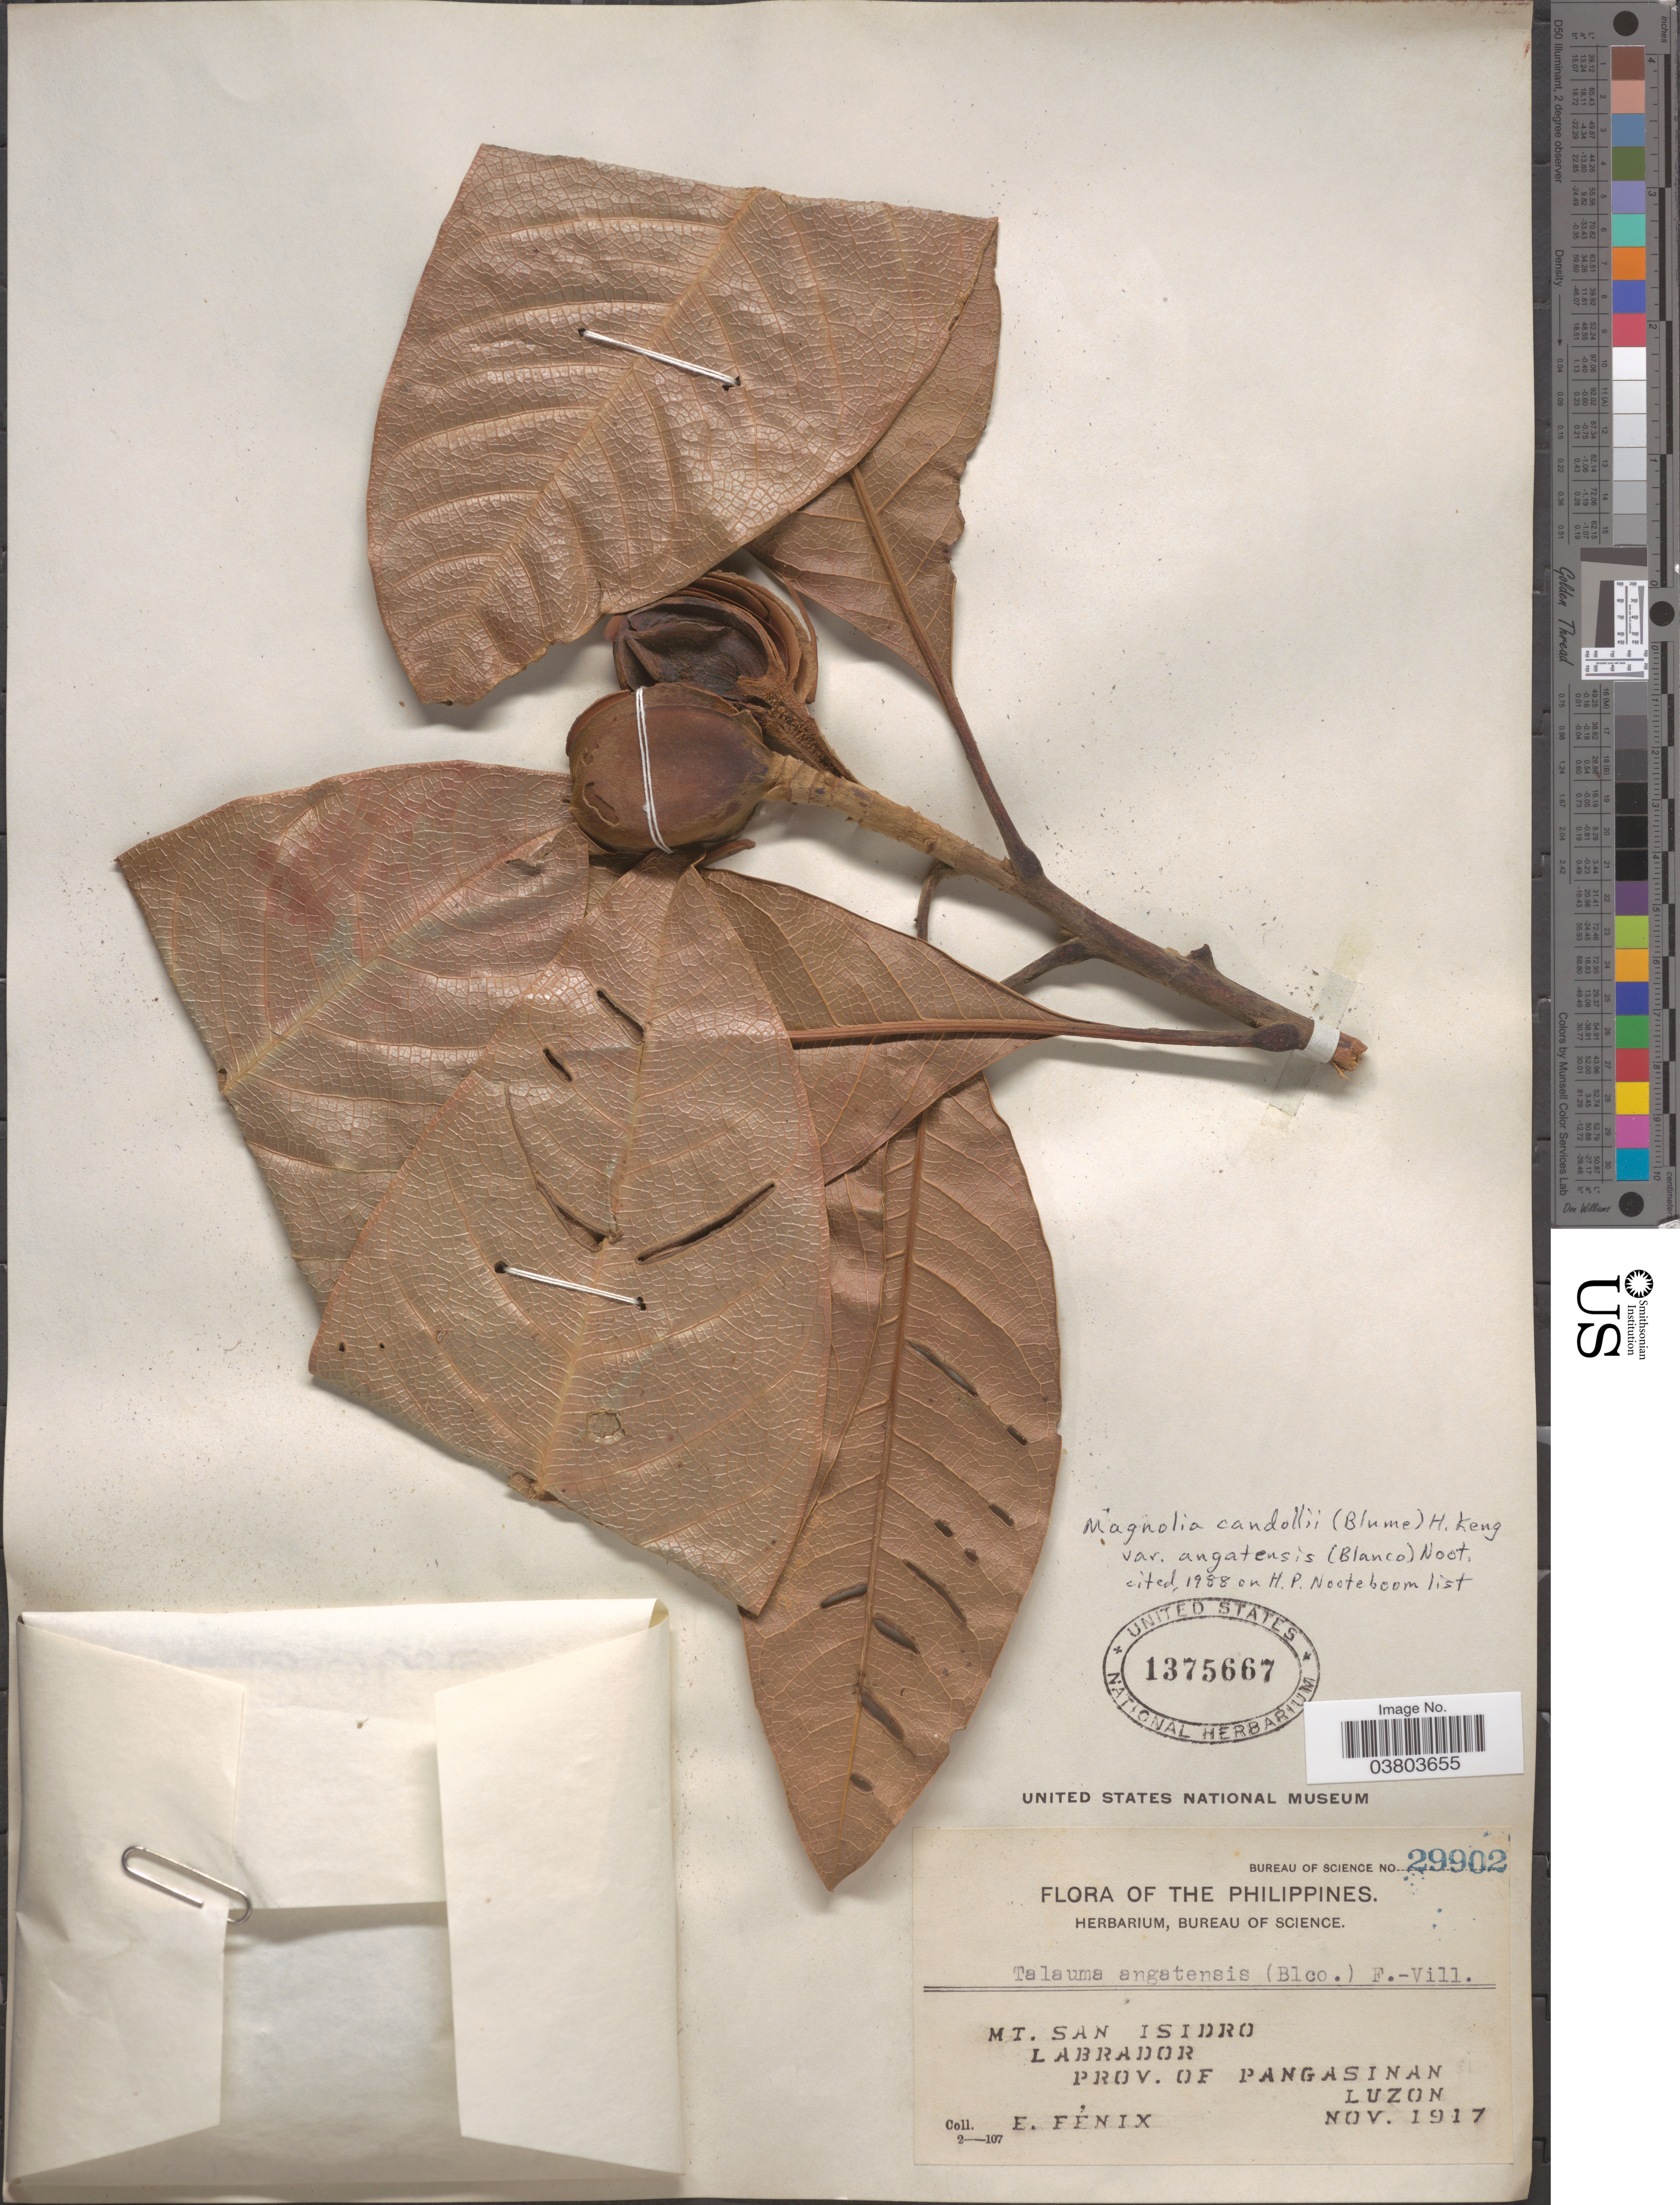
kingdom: Plantae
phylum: Tracheophyta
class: Magnoliopsida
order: Magnoliales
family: Magnoliaceae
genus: Magnolia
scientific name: Magnolia candollei var. angatensis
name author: (Blanco) Noot.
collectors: E. Fenix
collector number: Bureau of Science 29902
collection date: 1917-11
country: Philippines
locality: Mt. San Isidro. Labrador. Prov. of Pangasinan. Luzon.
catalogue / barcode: US 1375667